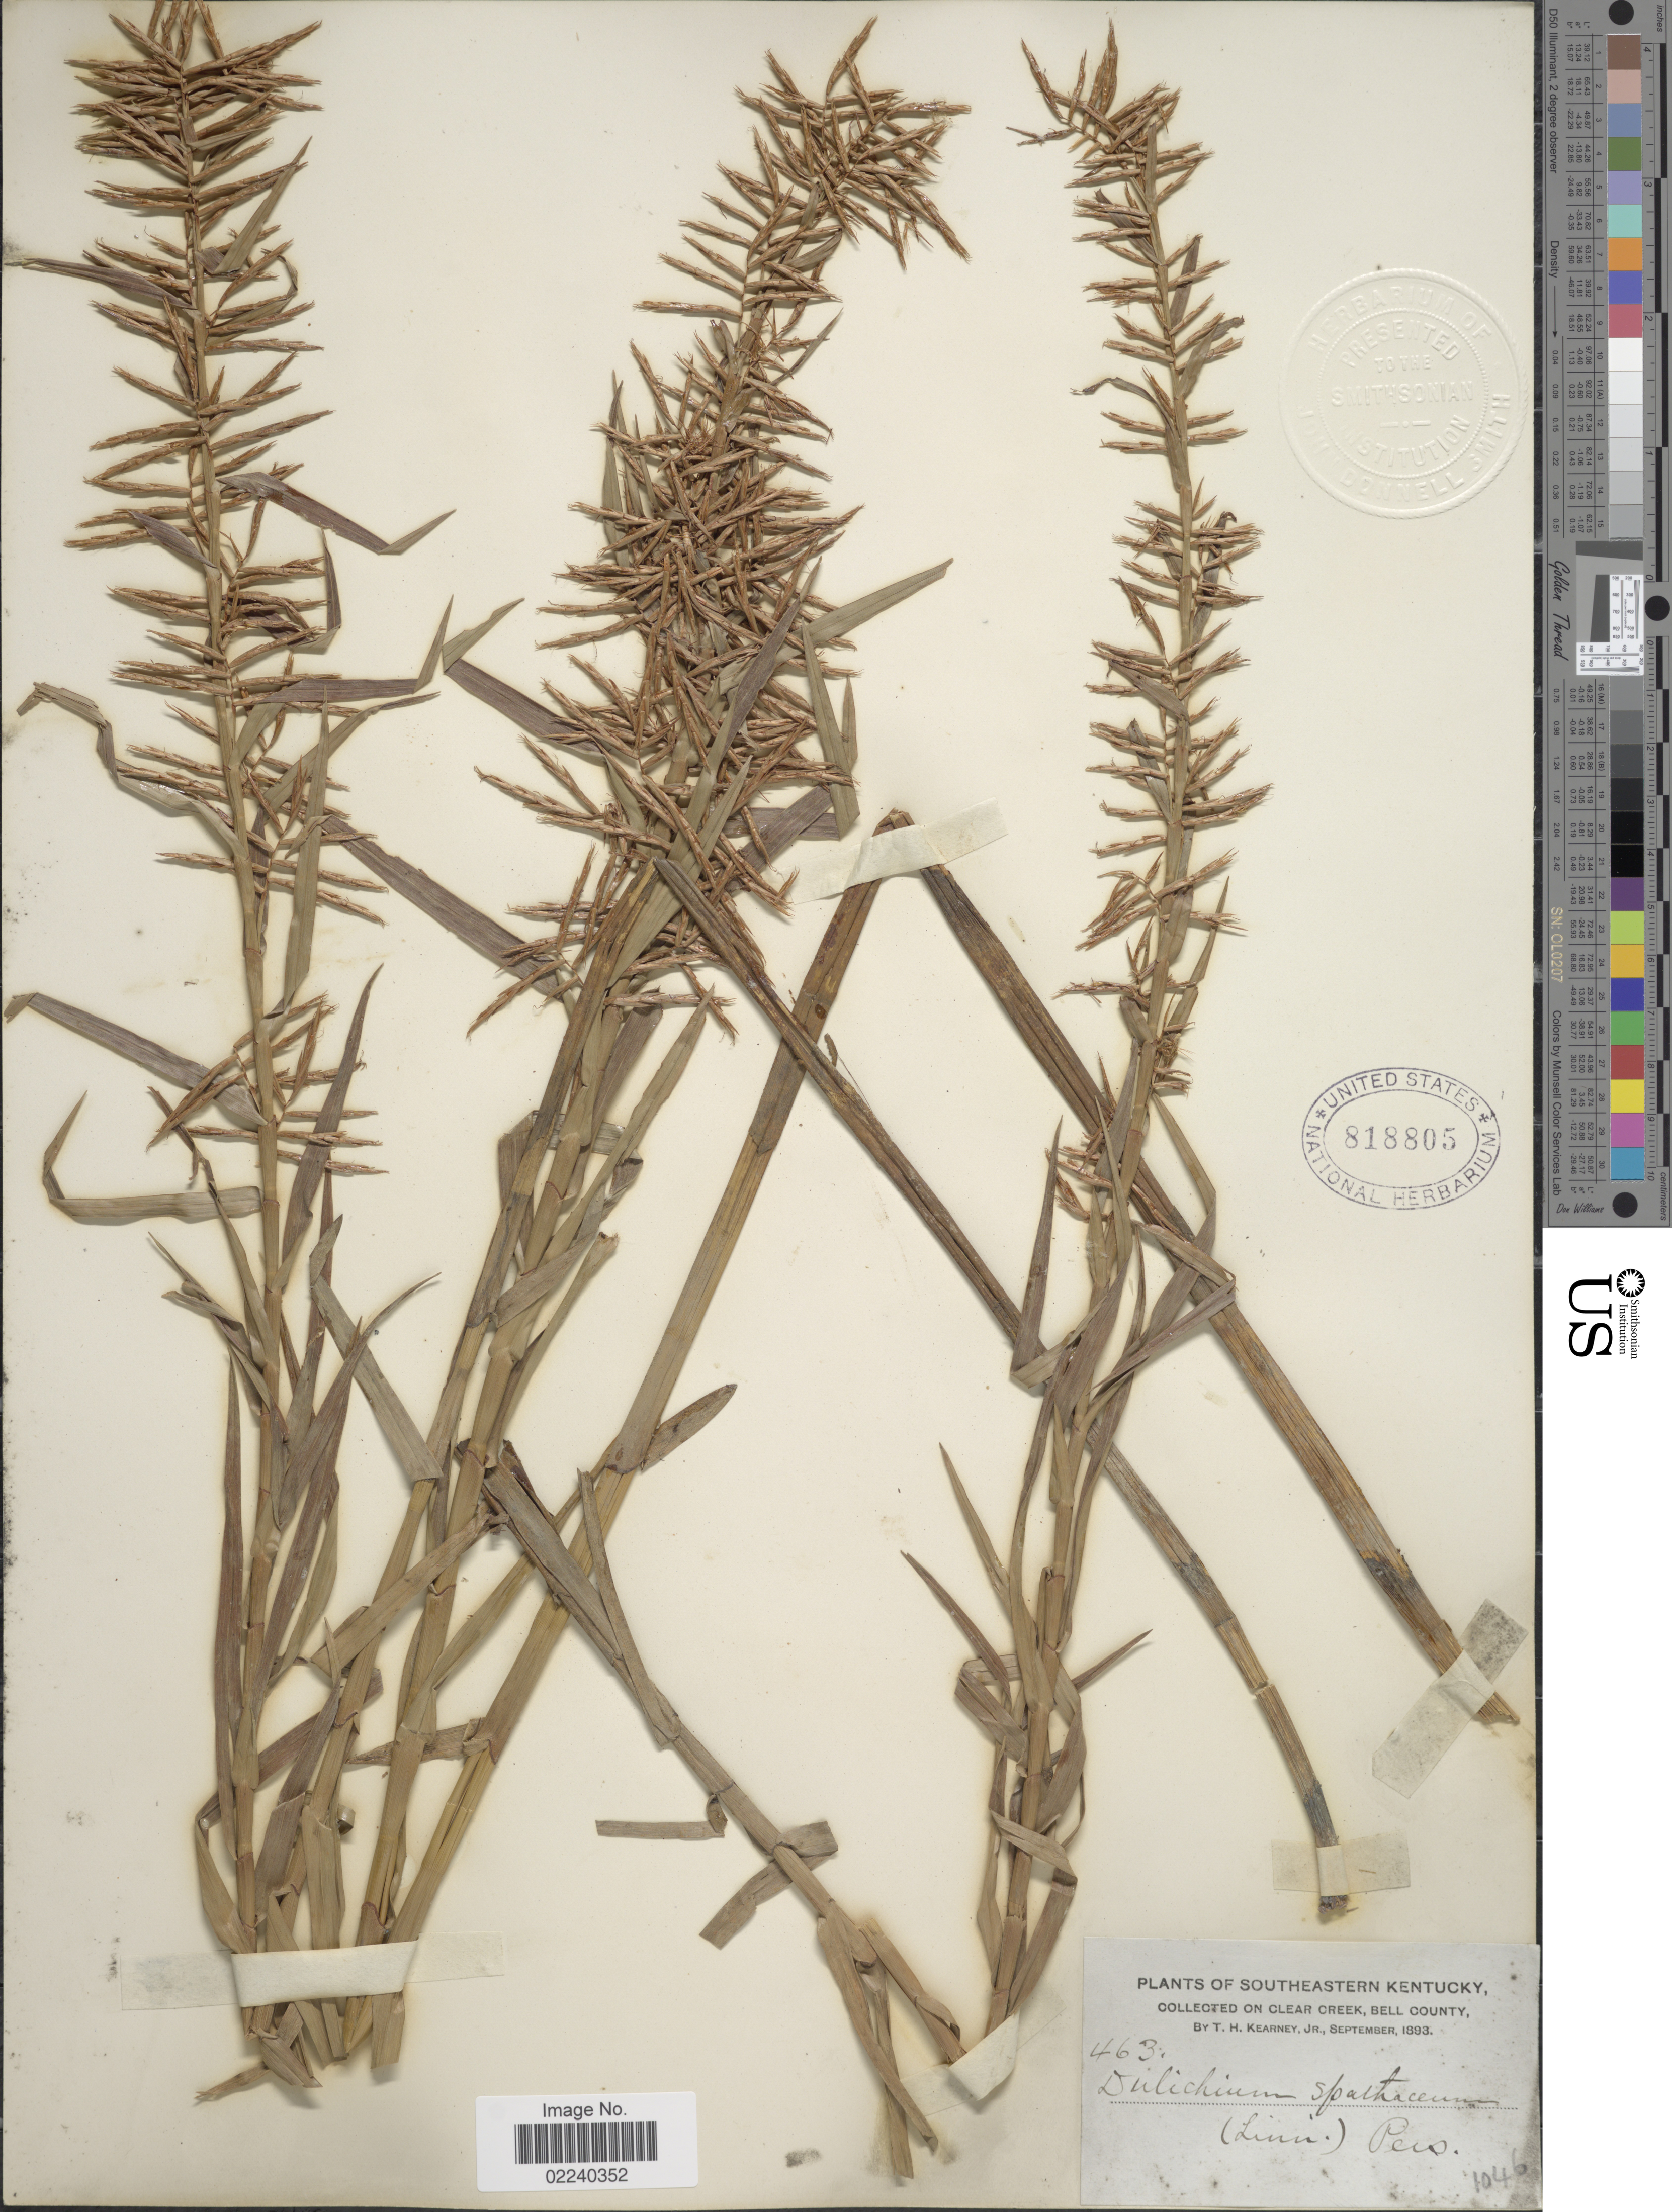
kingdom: Plantae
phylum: Tracheophyta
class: Liliopsida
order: Poales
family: Cyperaceae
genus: Dulichium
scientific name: Dulichium arundinaceum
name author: (L.) Britton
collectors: T. H. Kearney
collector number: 463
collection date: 1893-09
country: United States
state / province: Kentucky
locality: Southeastern Kentucky, Near Wasioto Bell County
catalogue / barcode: US 818805